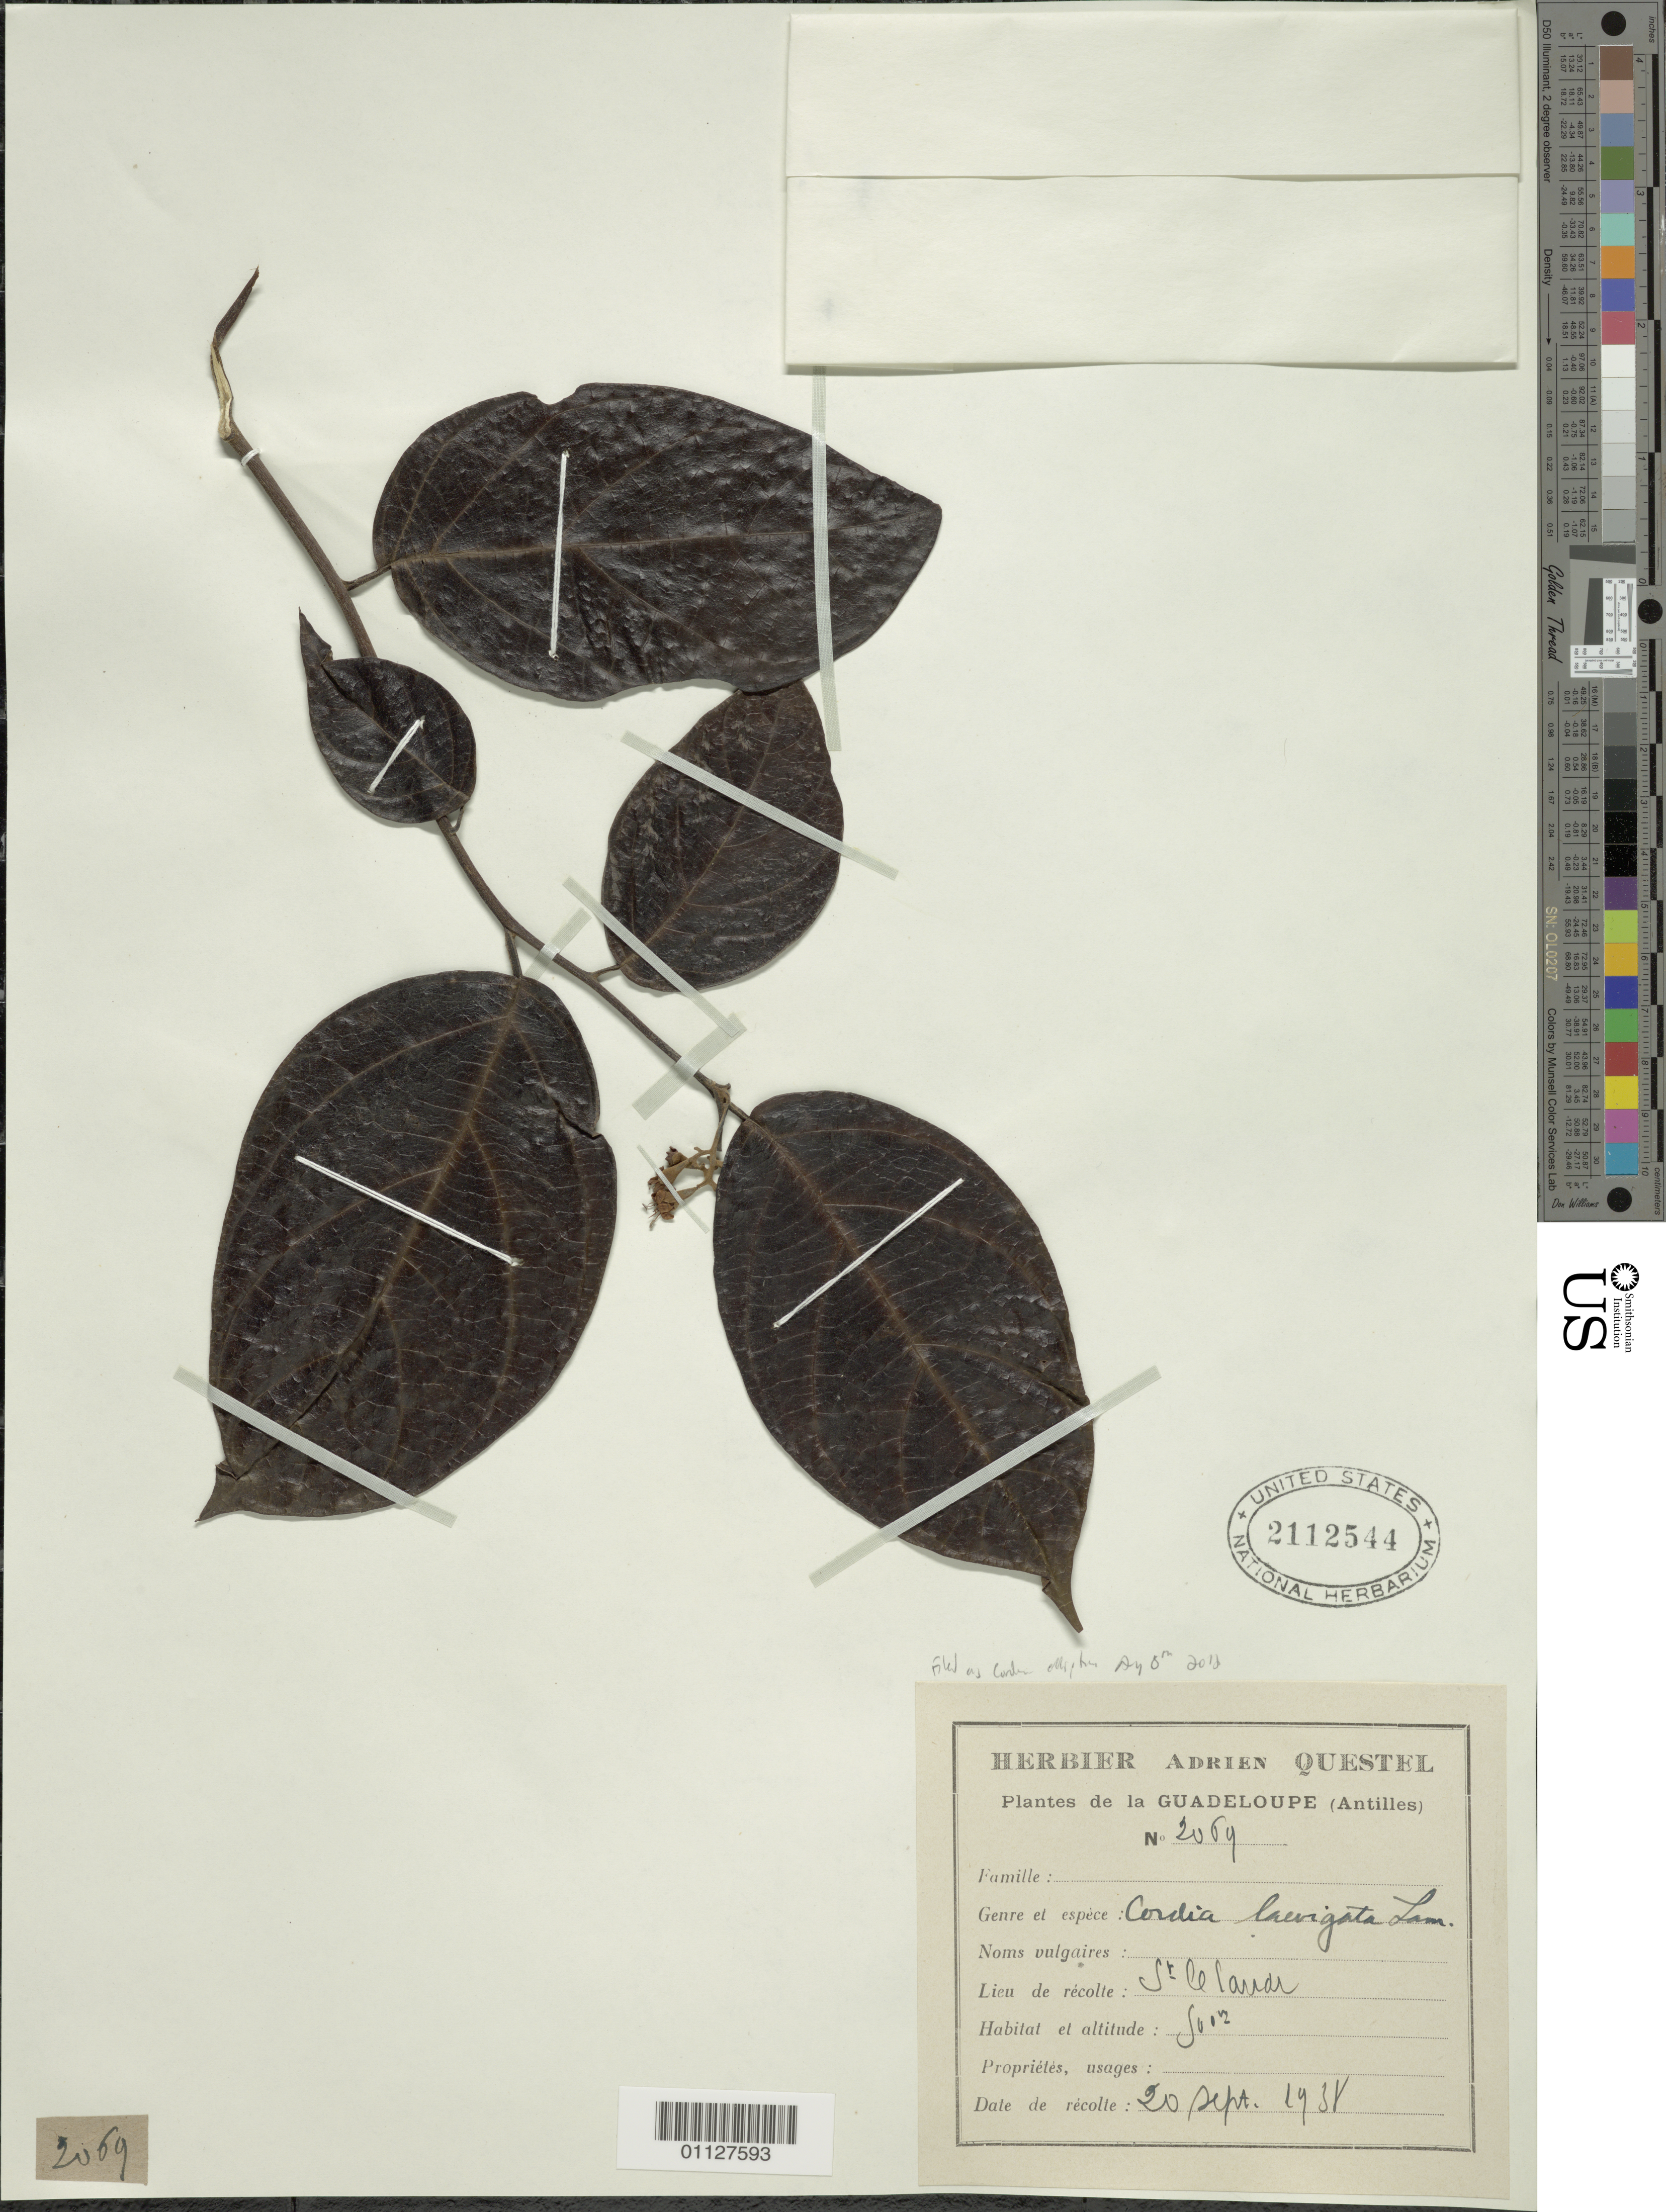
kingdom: Plantae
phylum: Tracheophyta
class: Magnoliopsida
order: Boraginales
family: Cordiaceae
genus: Cordia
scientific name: Cordia elliptica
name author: Sw.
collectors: A. Questel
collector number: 2069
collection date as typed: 20 Sep 1938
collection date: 1938-09-20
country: Guadeloupe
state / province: St. Claude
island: Basse Terre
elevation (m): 500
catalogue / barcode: US 2112544